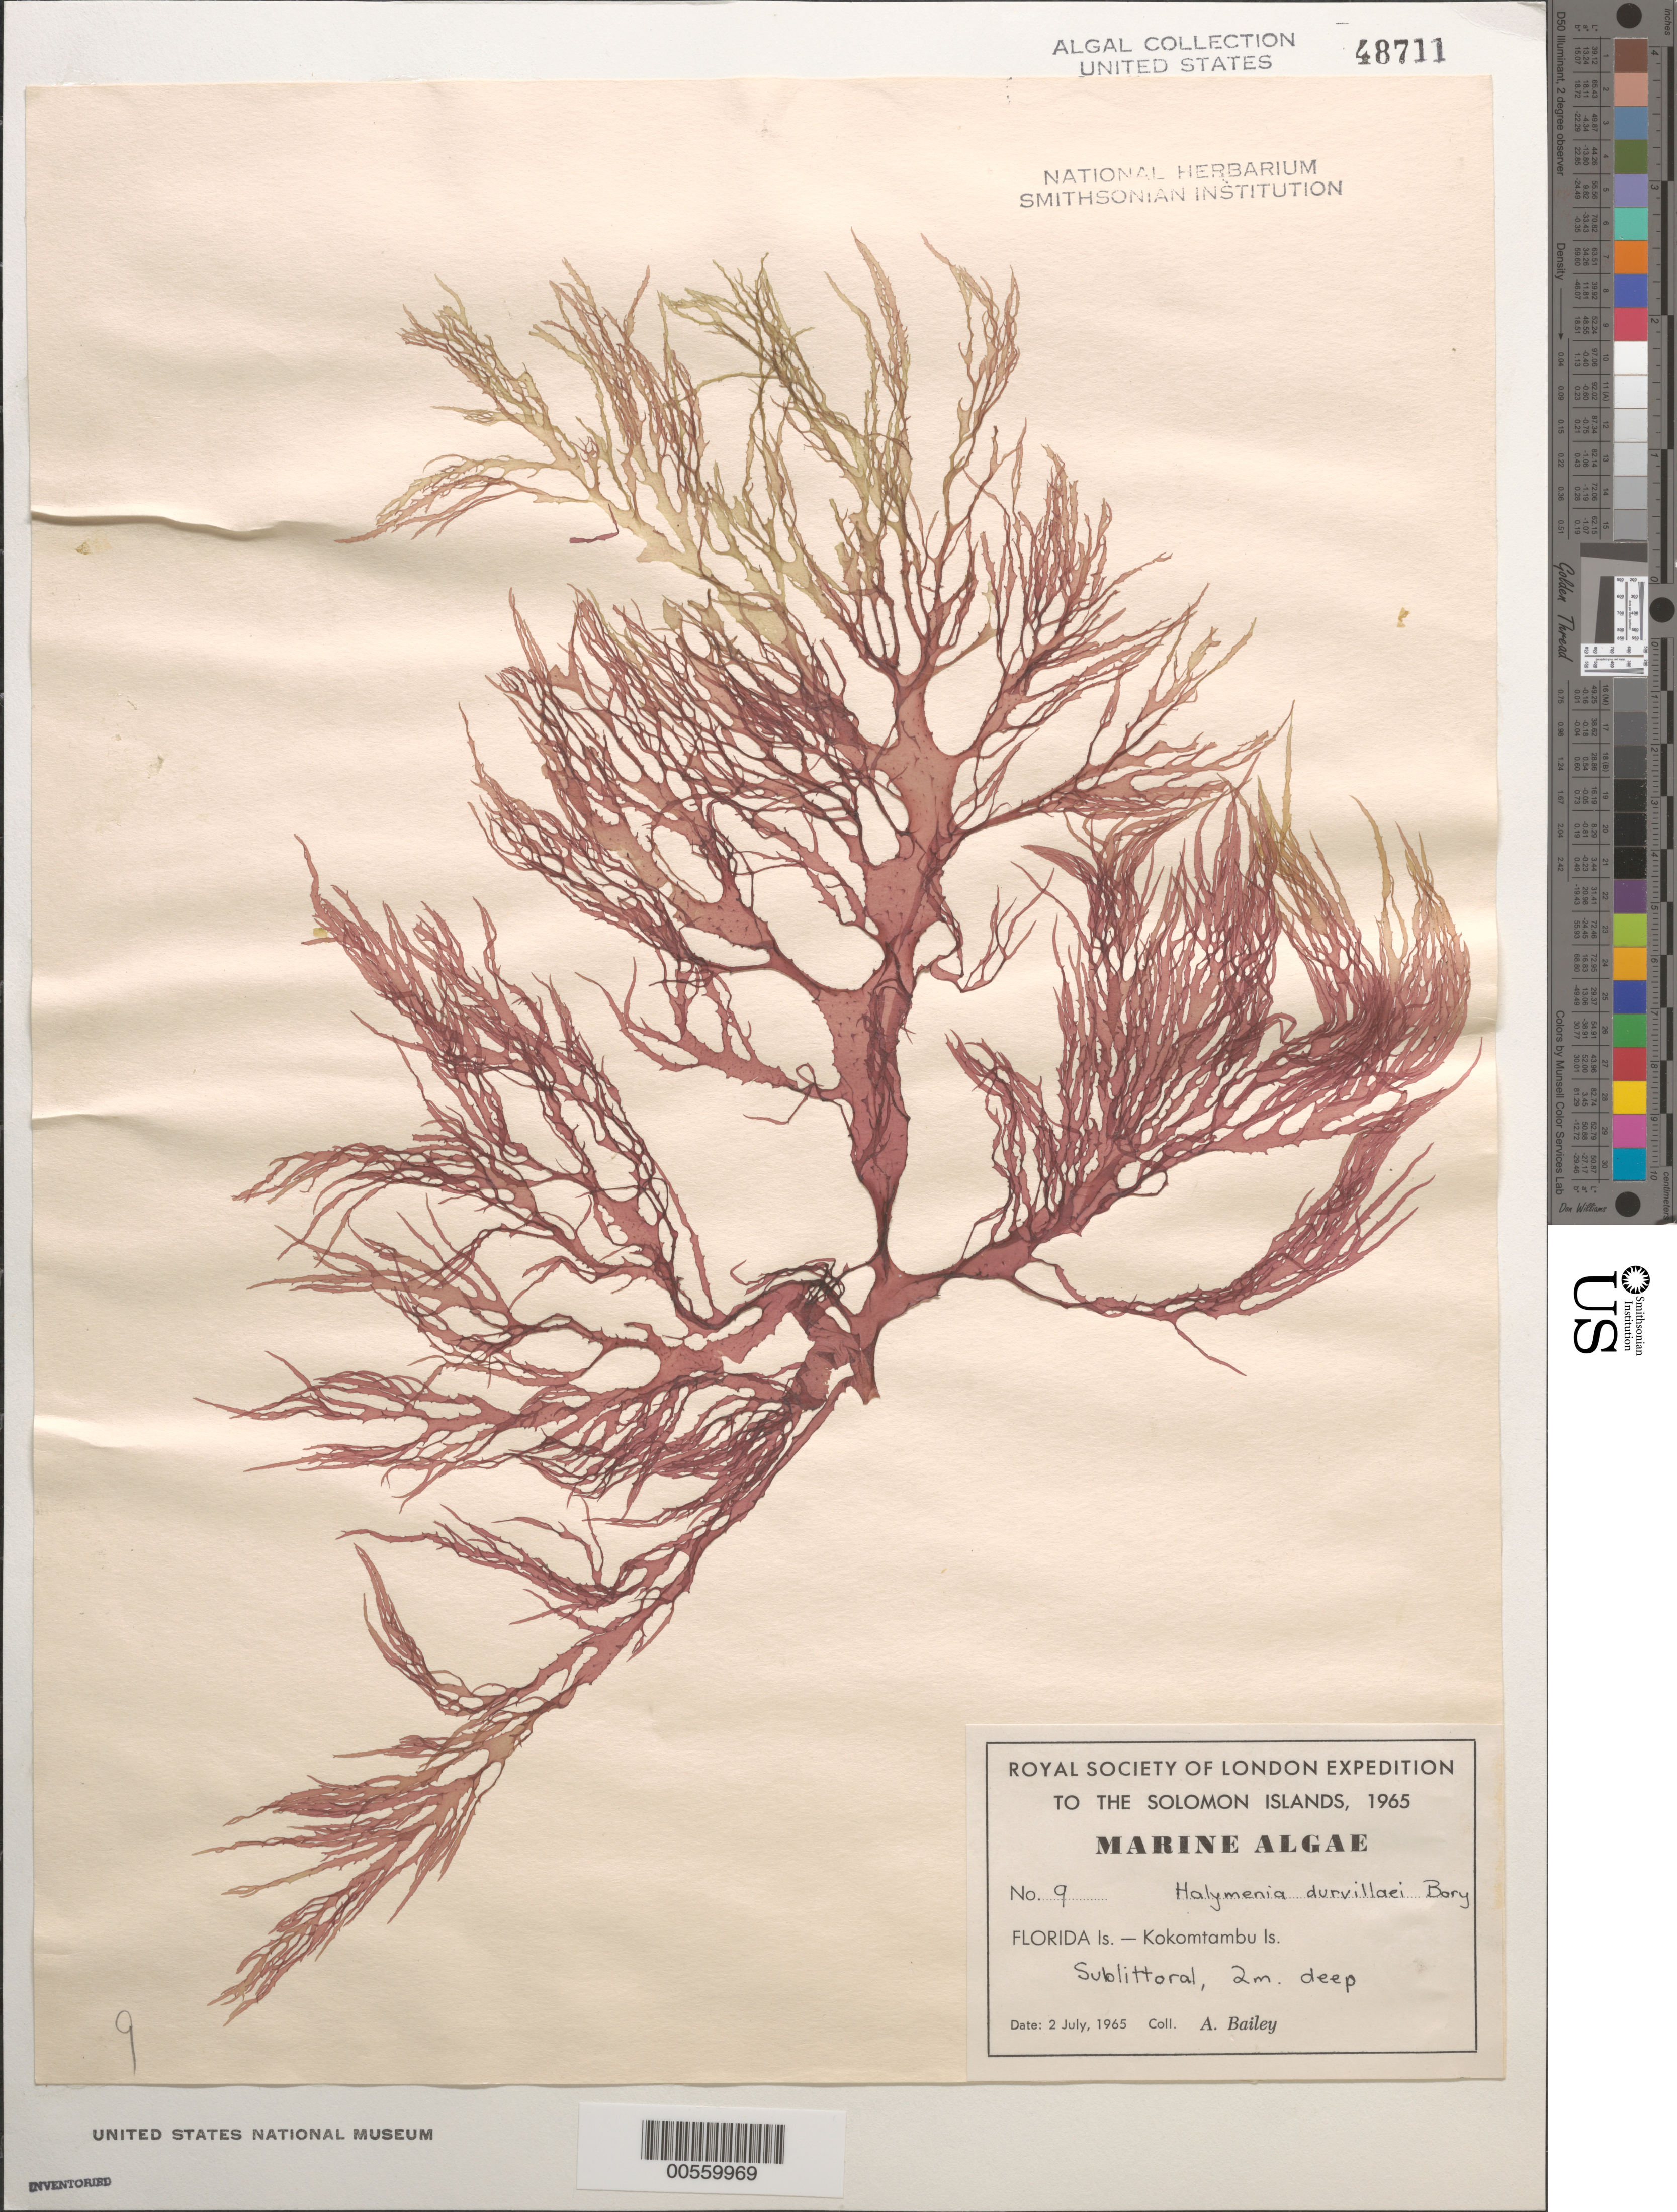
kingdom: Plantae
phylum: Rhodophyta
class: Florideophyceae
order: Halymeniales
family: Halymeniaceae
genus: Halymenia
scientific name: Halymenia durvillaei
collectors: A. Bailey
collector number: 9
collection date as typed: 02 Jul 1965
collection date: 1965-07-02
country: Solomon Islands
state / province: Central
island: Kokomtambu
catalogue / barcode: US 48711